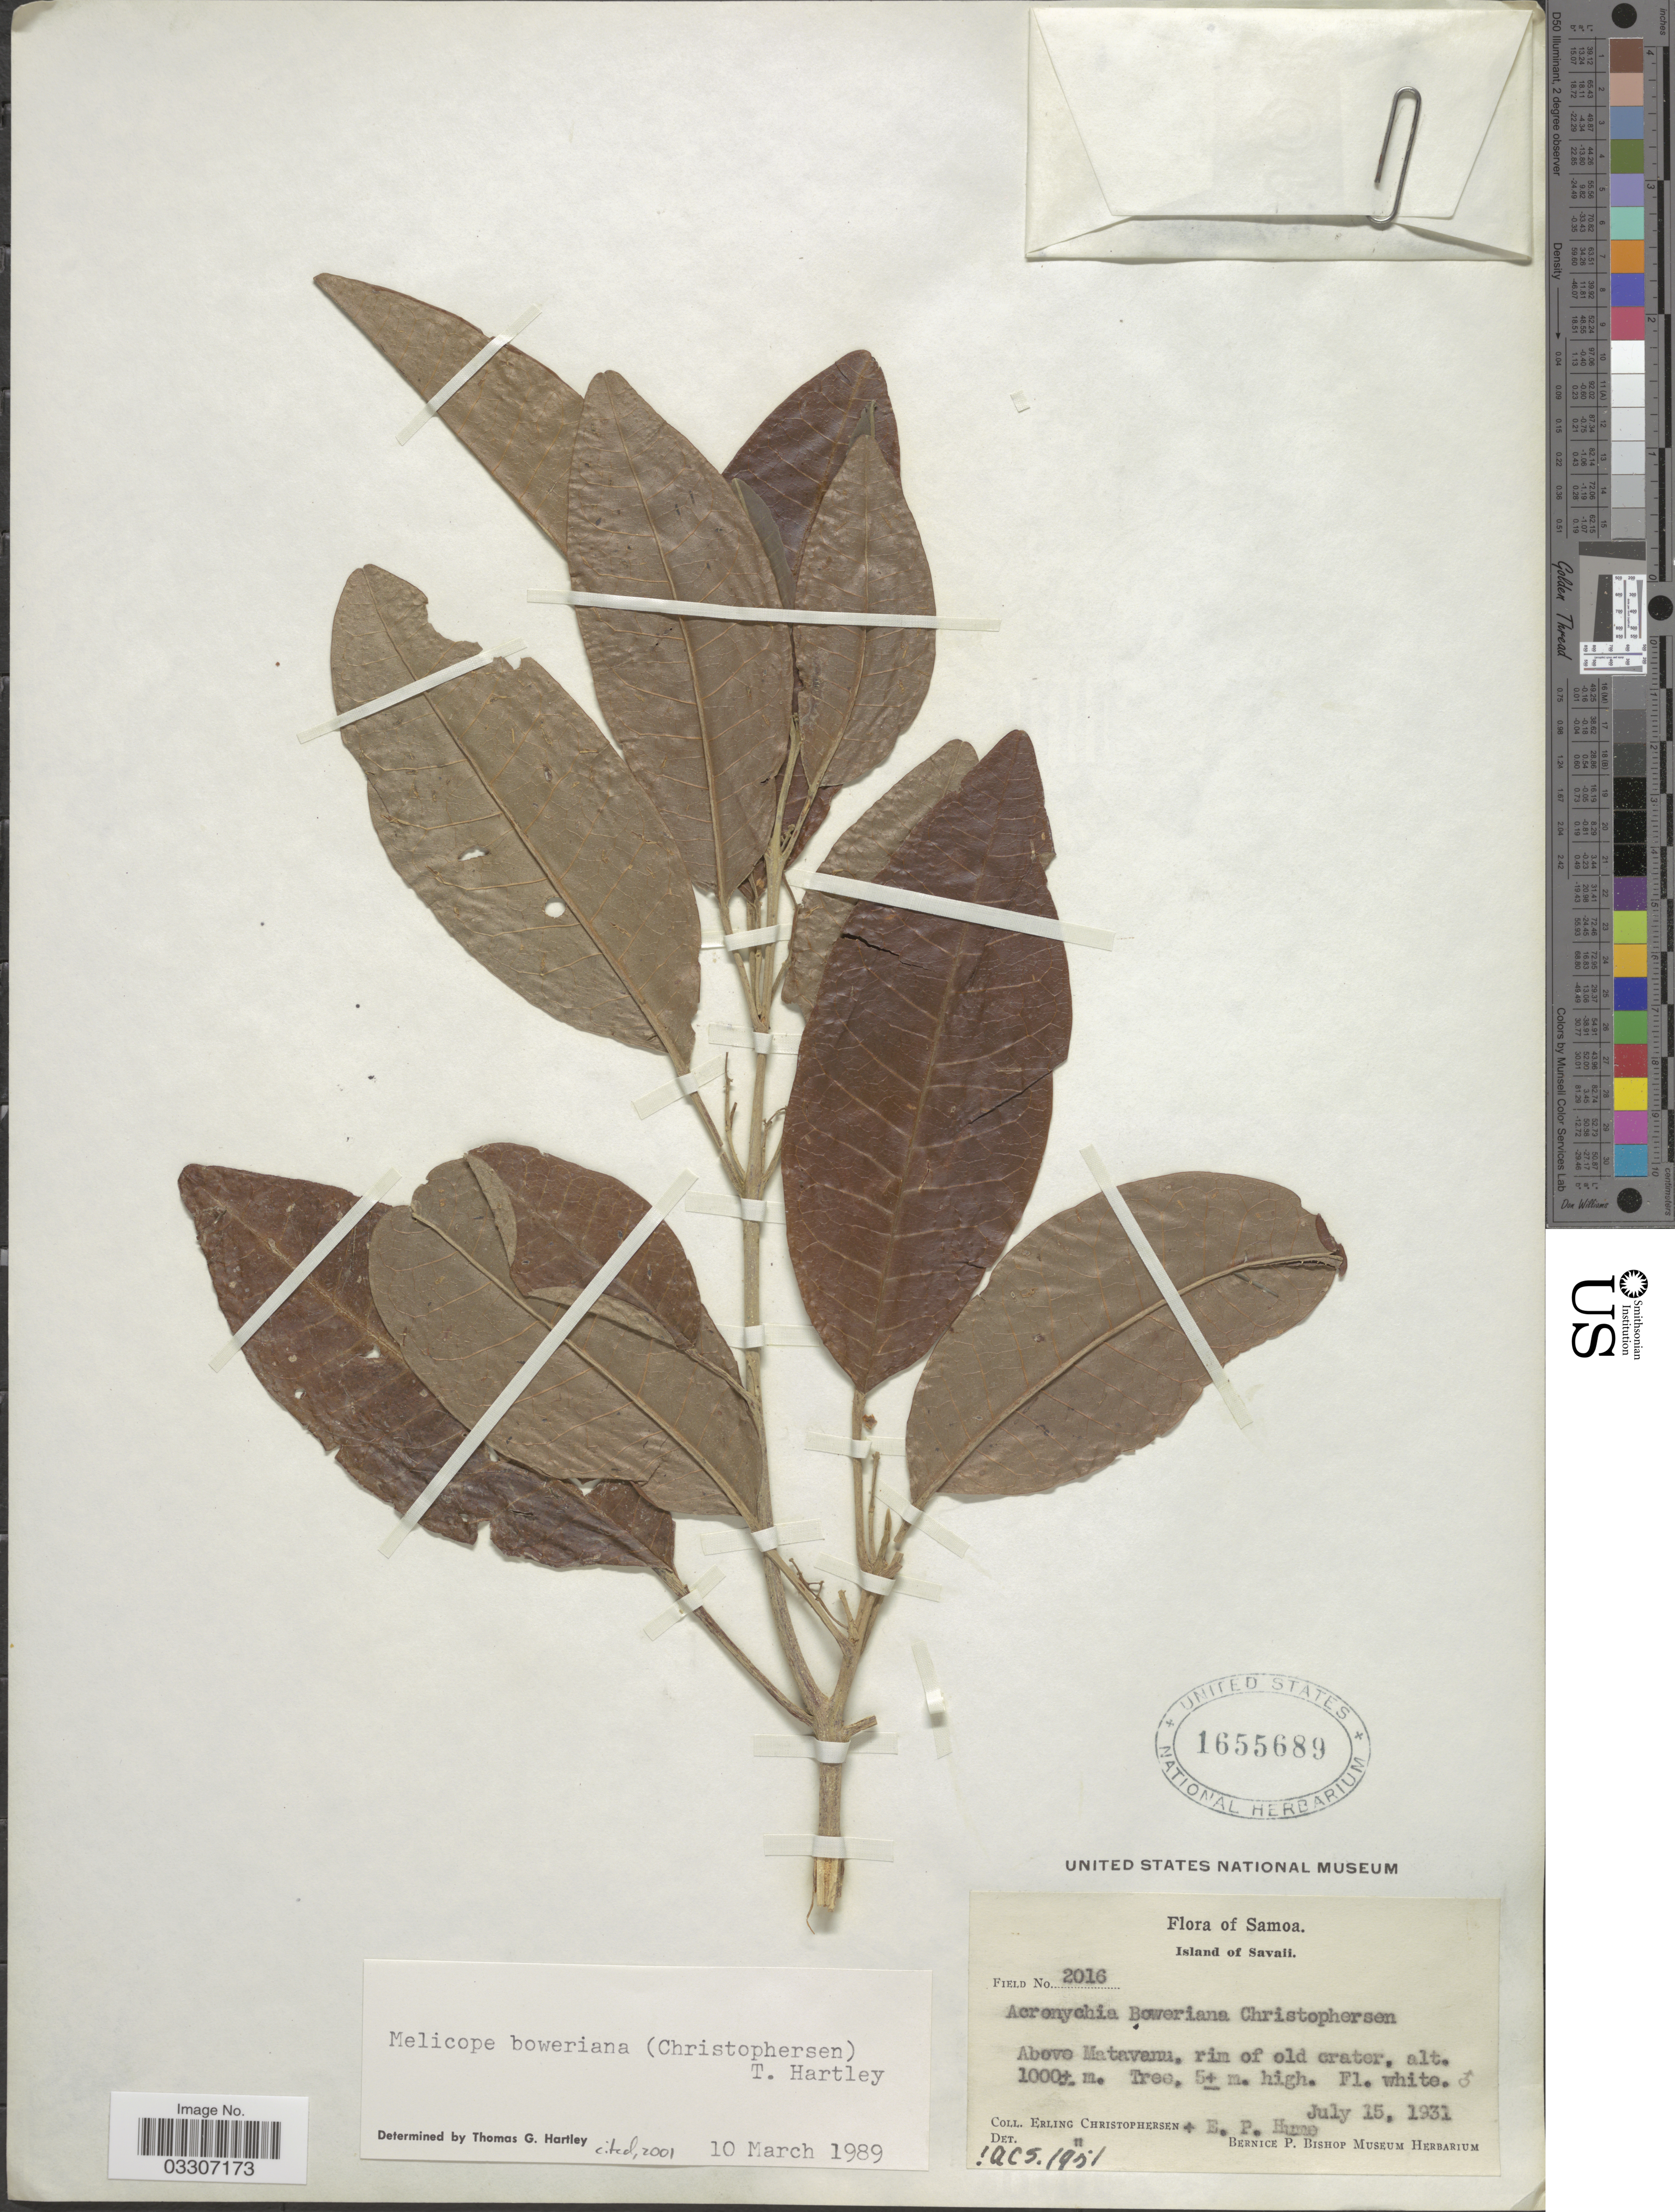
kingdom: Plantae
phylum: Tracheophyta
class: Magnoliopsida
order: Sapindales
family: Rutaceae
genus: Melicope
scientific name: Melicope boweriana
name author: (Christoph.) T.G. Hartley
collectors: E. Christophersen & E. P. Hume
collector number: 2016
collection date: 1931-07-15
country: Samoa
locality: Samoa. Island of Savaii. Above Matavanu, rim of old crater.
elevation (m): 1000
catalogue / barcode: US 1655689